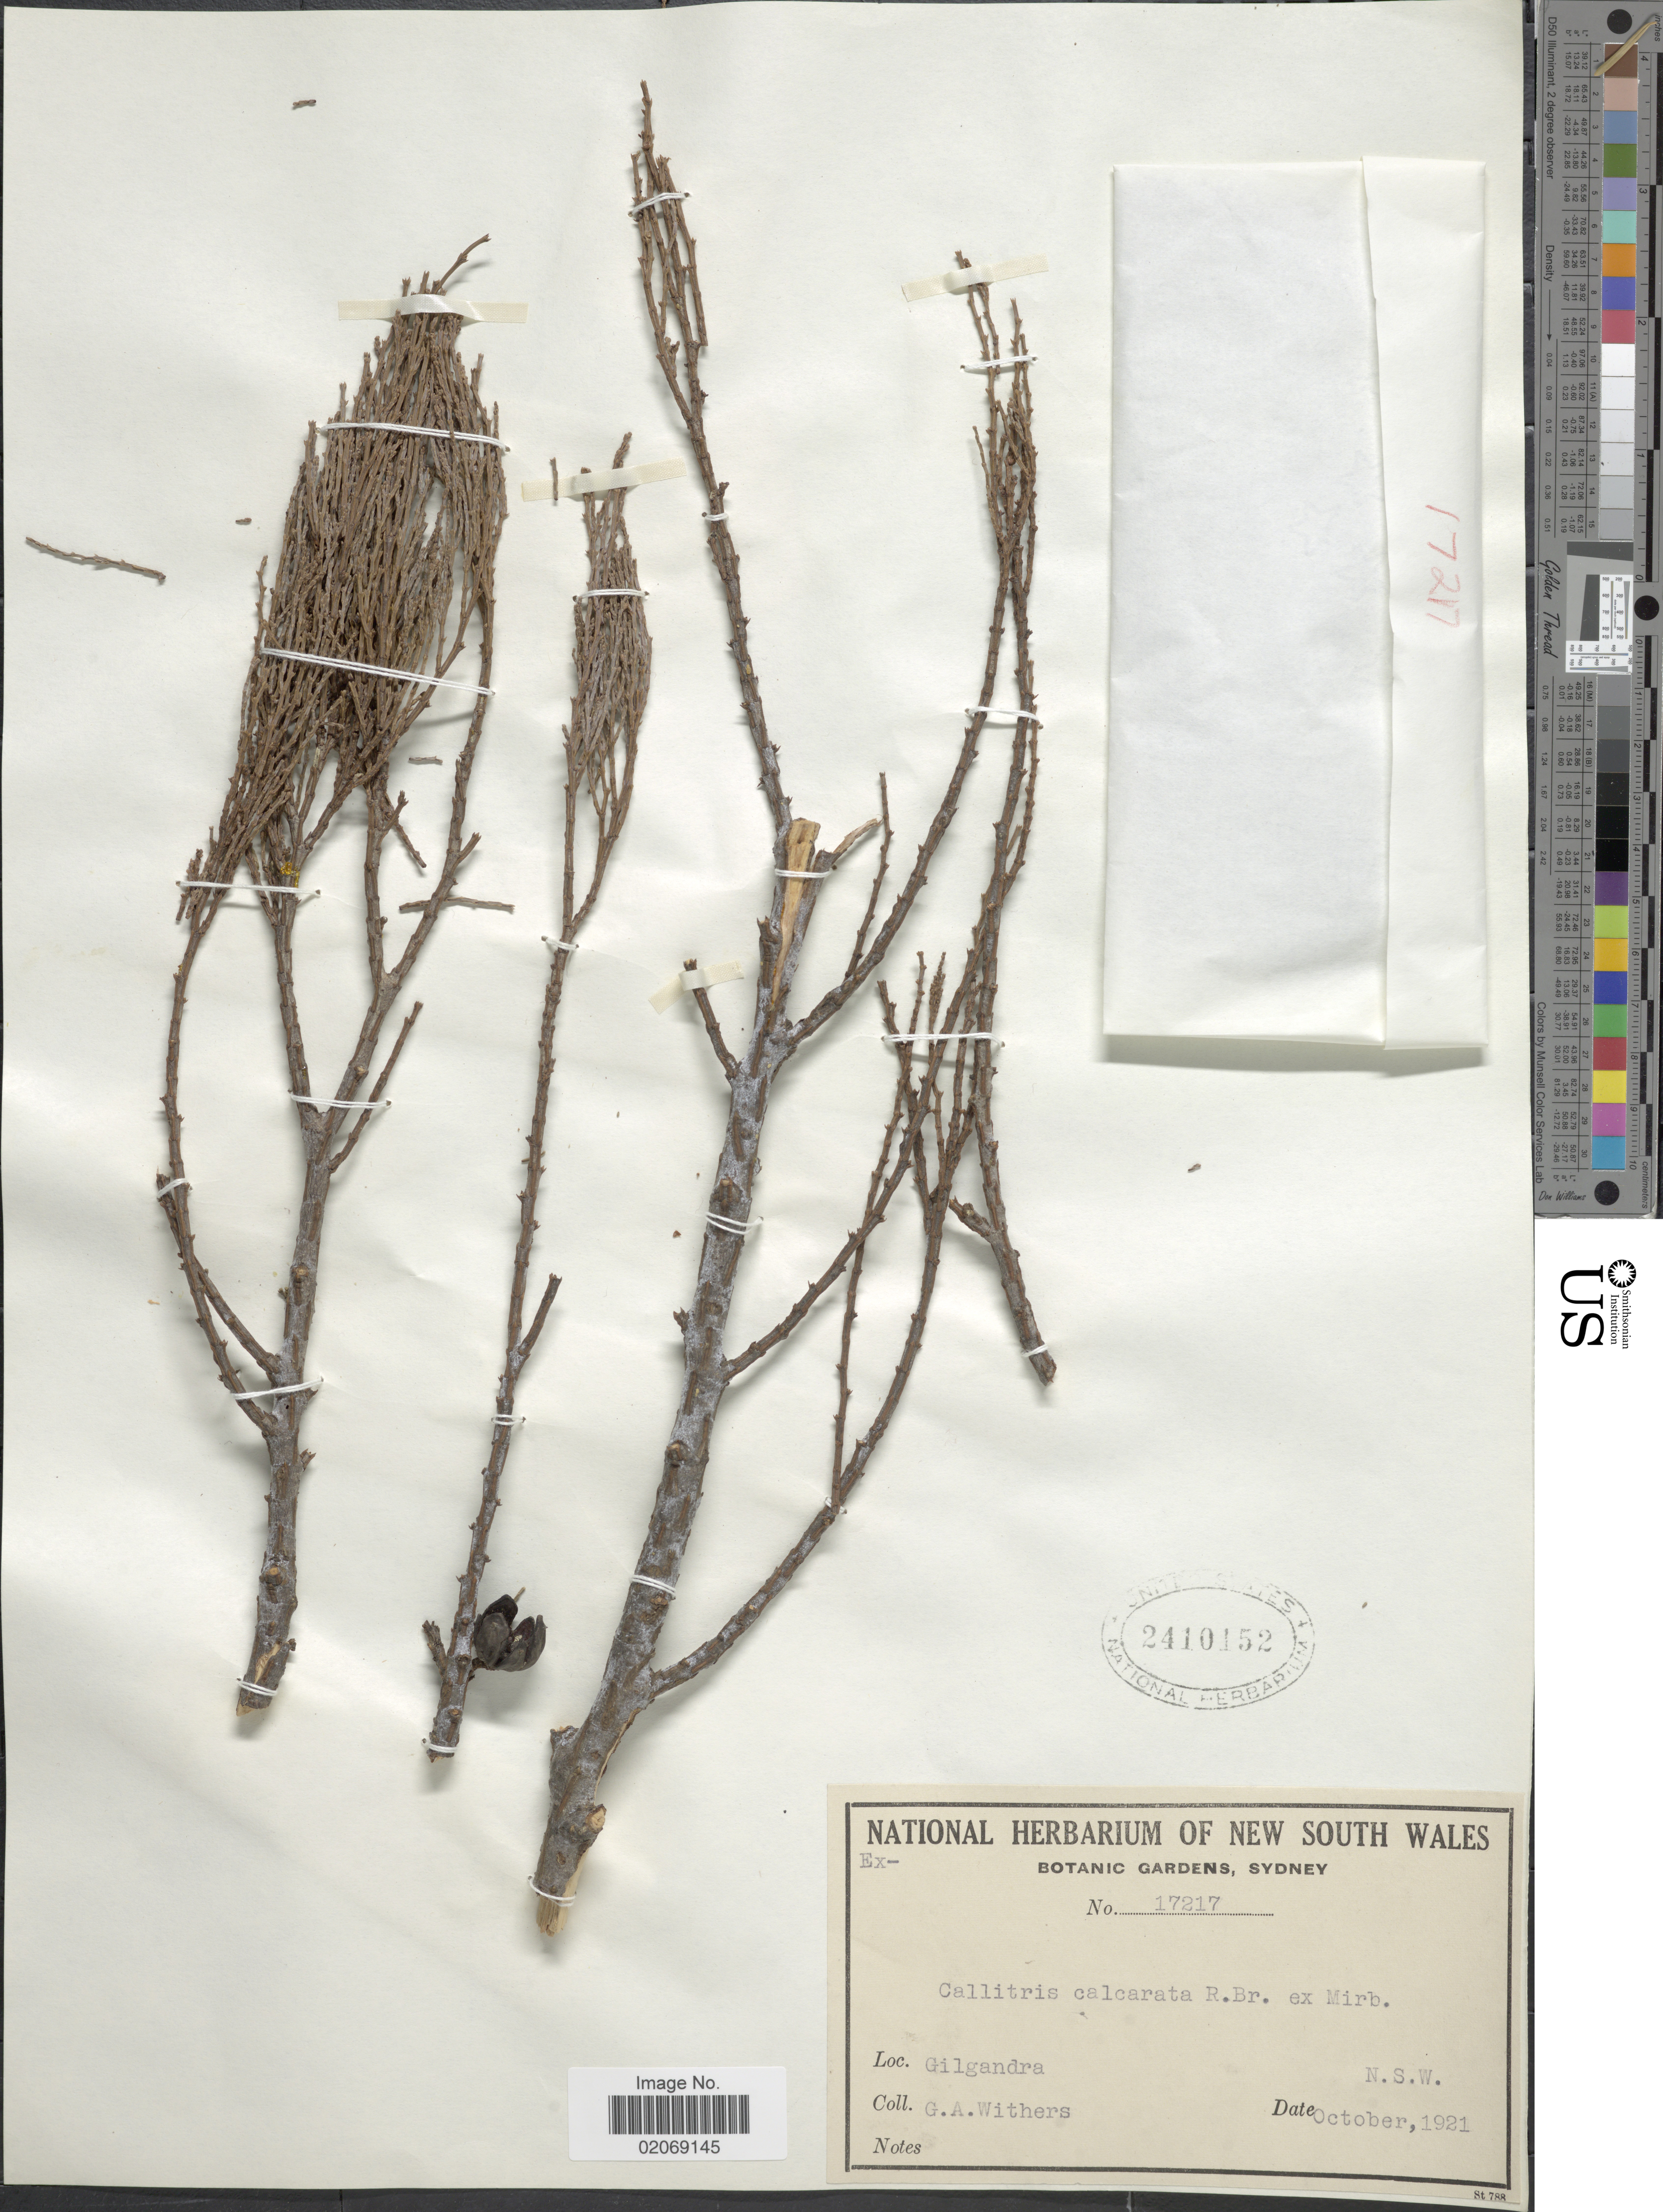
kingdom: Plantae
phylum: Tracheophyta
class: Pinopsida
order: Pinales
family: Cupressaceae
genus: Callitris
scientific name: Callitris endlicheri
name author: (Parl.) F.M. Bailey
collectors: G. Withers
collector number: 17217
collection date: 1921-10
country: Australia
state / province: New South Wales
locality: Gilgandra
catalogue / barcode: US 2410152